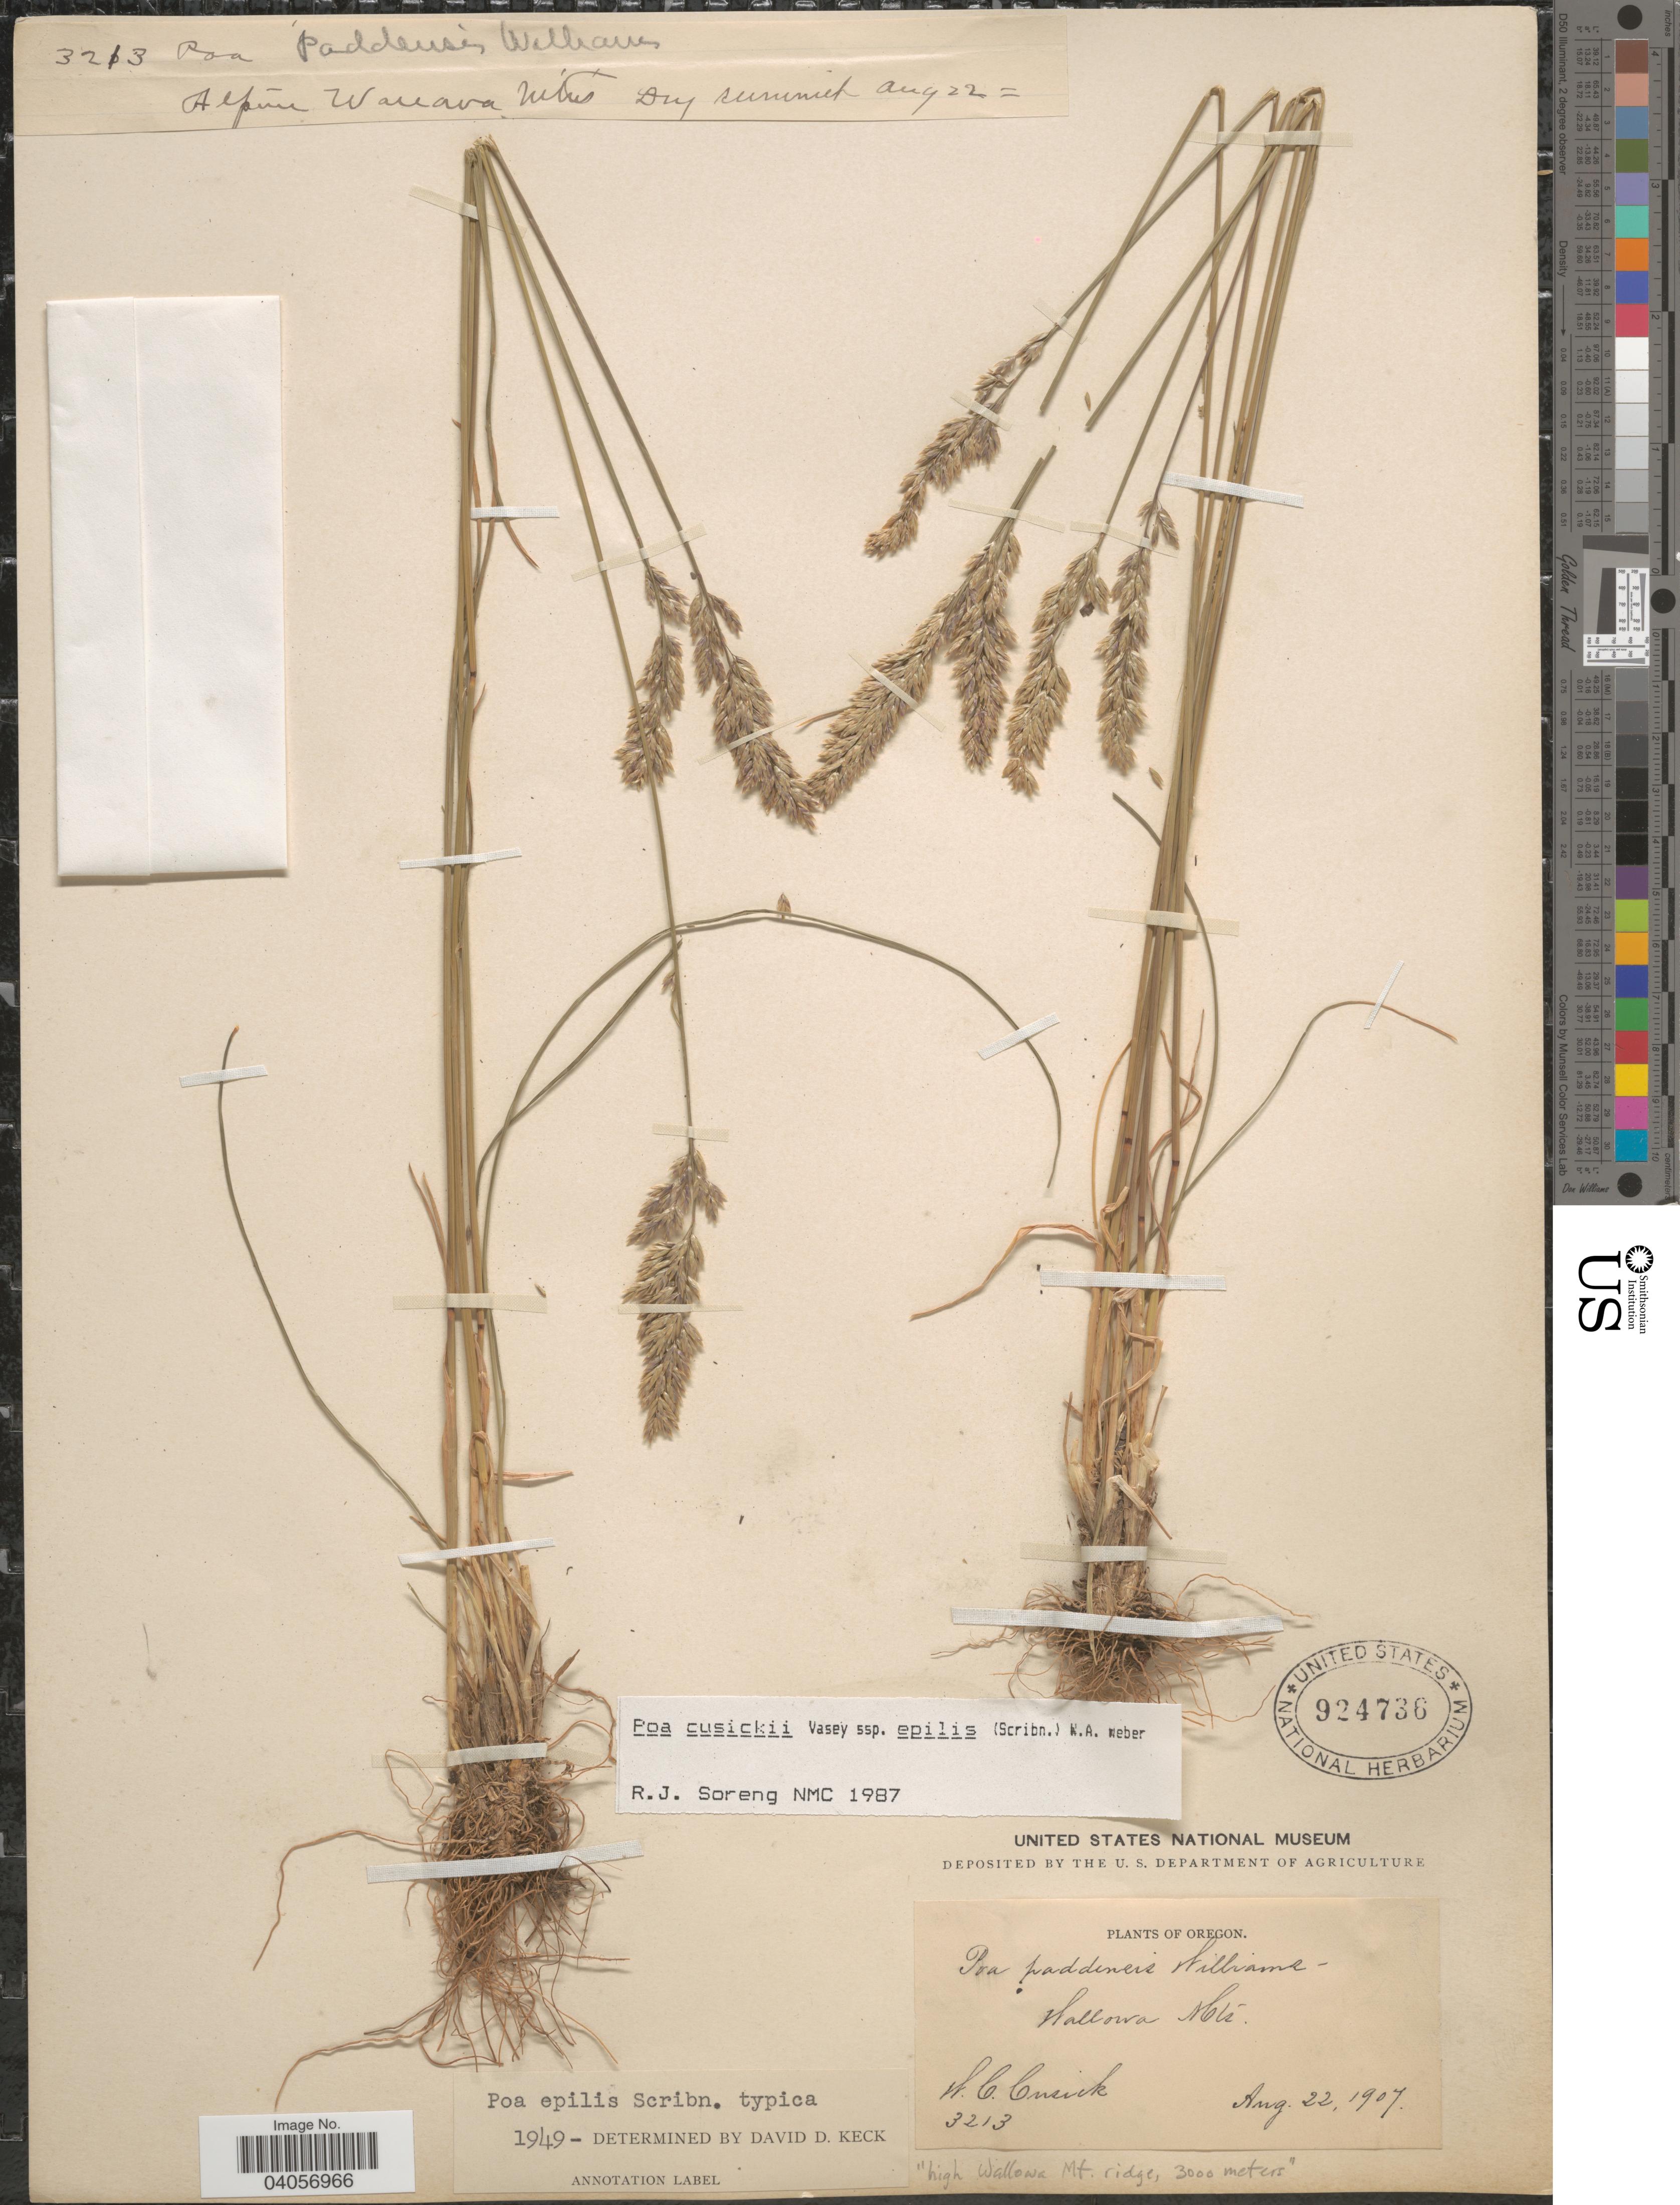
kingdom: Plantae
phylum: Tracheophyta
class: Liliopsida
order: Poales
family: Poaceae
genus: Poa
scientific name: Poa cusickii subsp. epilis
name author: (Scribn.) W.A. Weber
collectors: W. C. Cusick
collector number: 3213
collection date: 1907-08-22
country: United States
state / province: Oregon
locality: Wallowa Mts. "High Wallowa Mt. ridge". Dry summit.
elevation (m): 3000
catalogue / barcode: US 924736